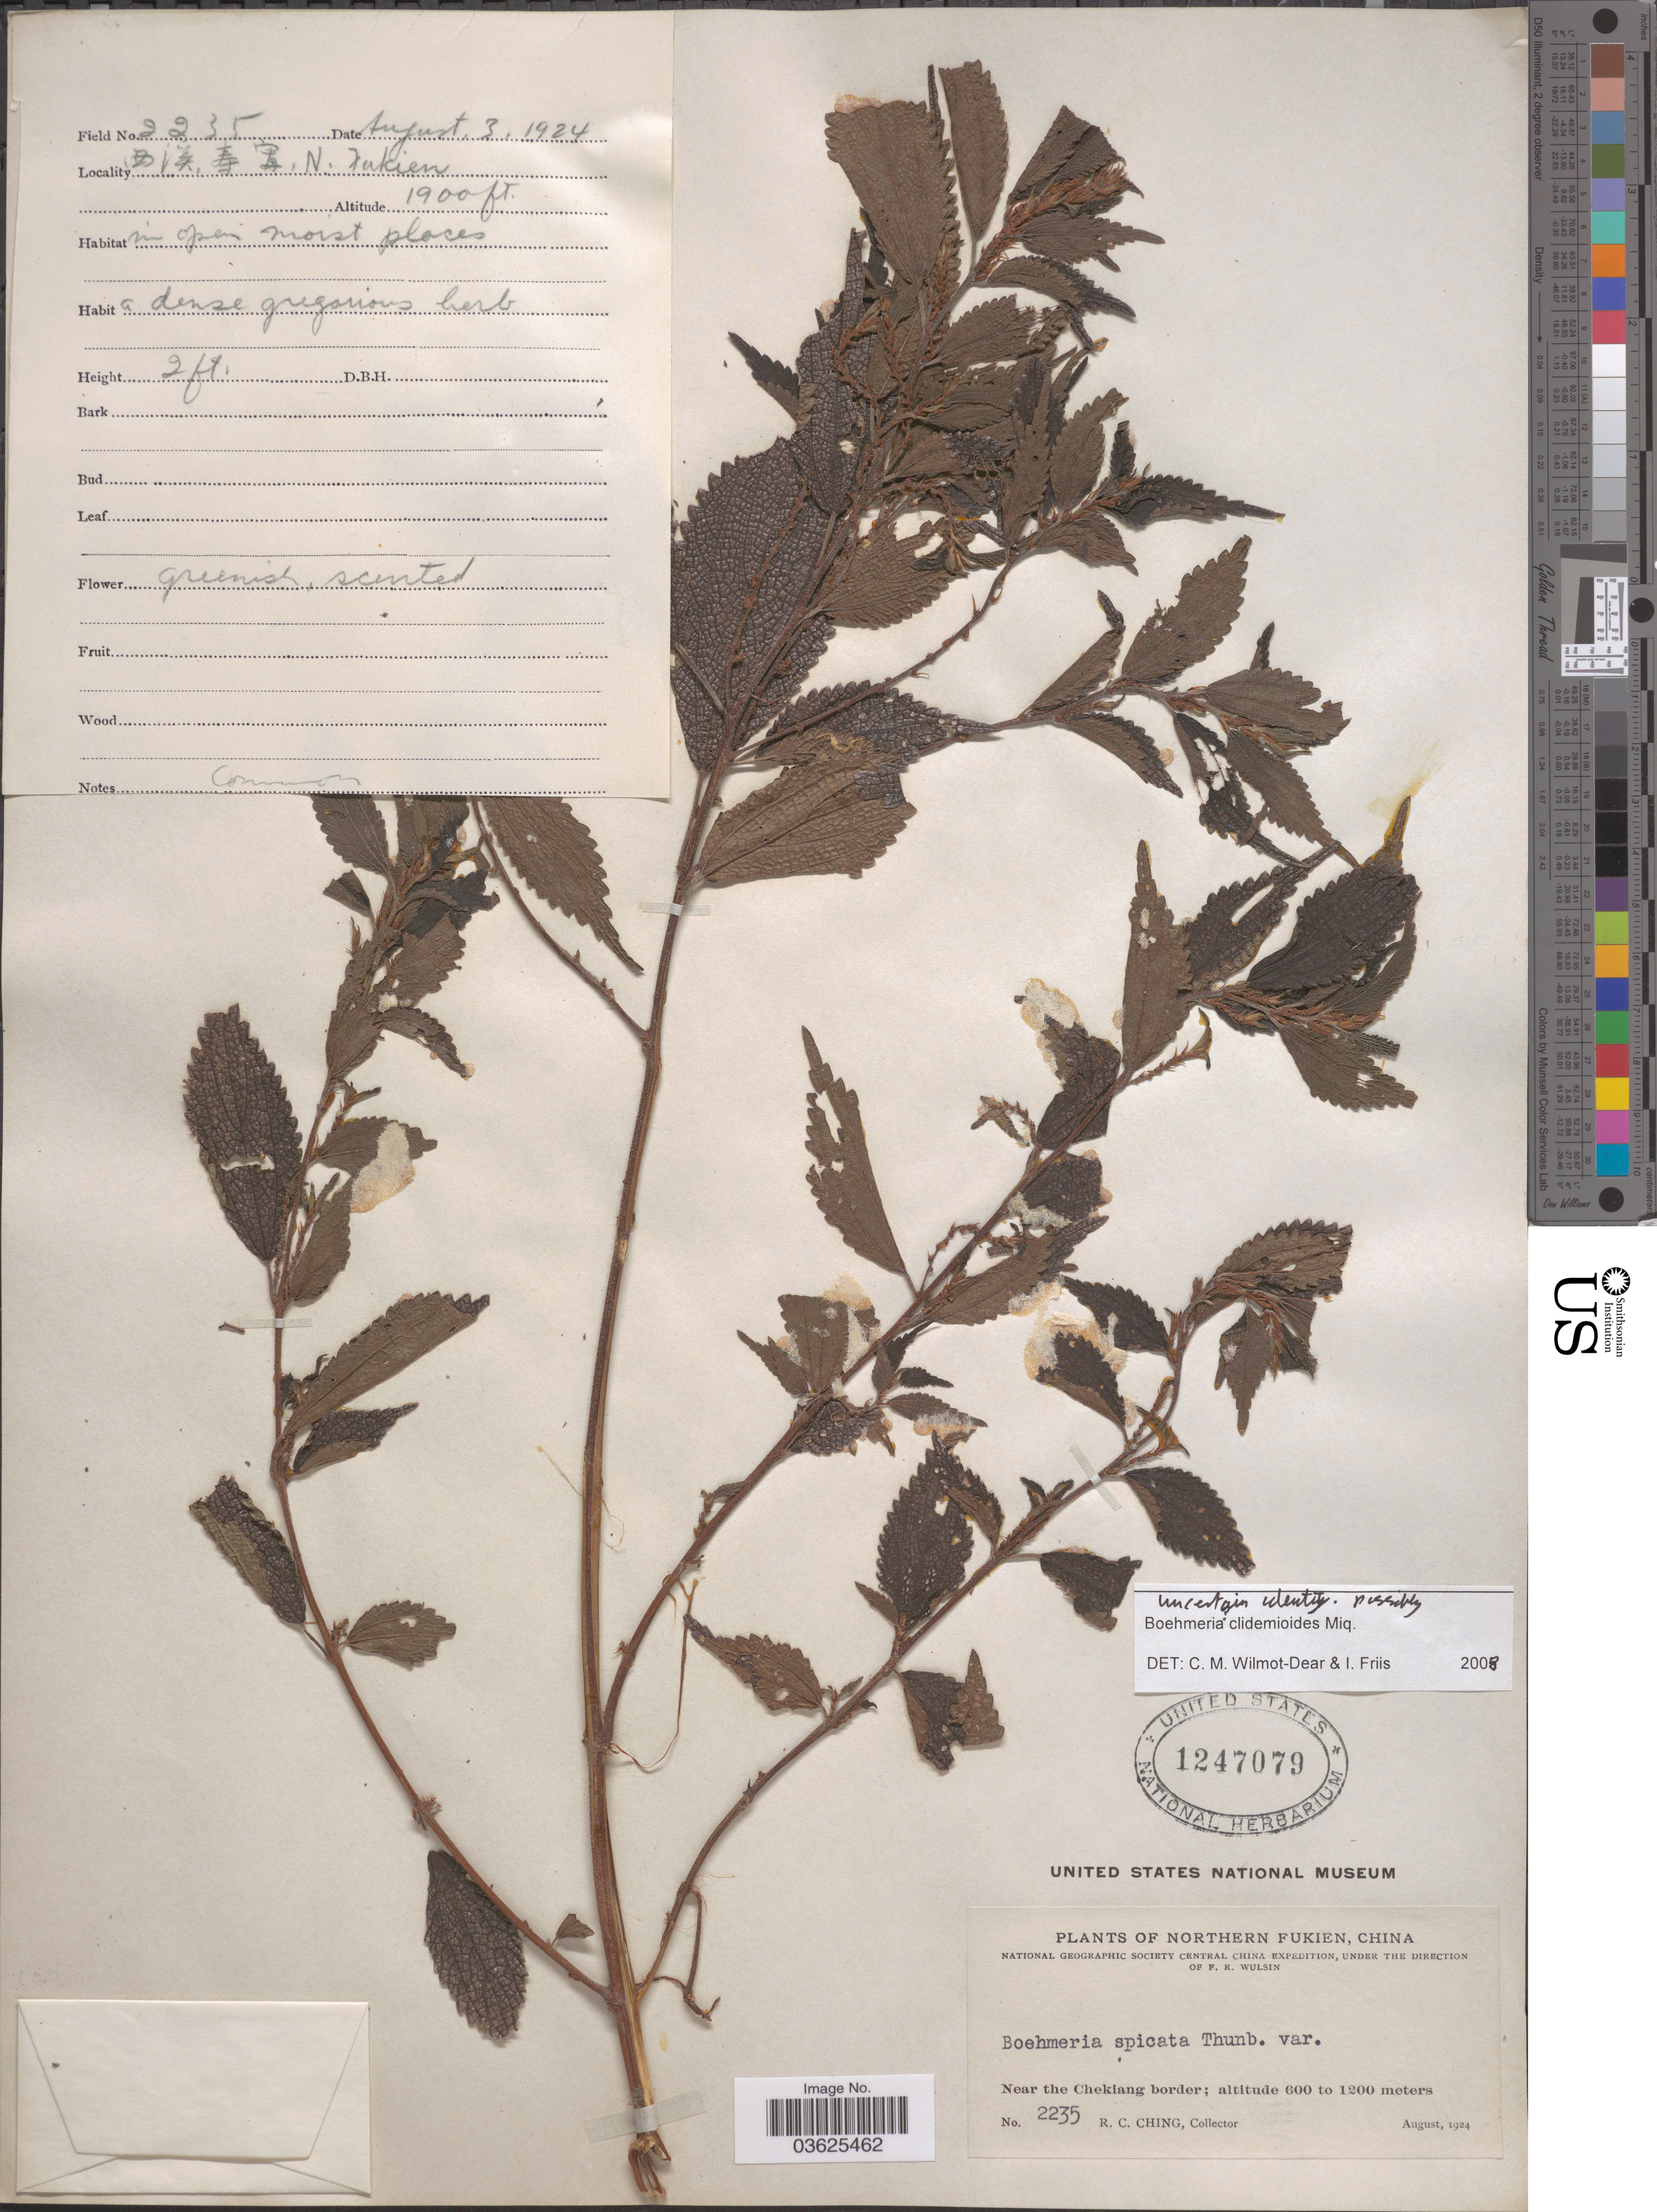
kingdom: Plantae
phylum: Tracheophyta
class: Magnoliopsida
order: Rosales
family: Urticaceae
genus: Boehmeria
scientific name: Boehmeria clidemioides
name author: Miq.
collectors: R. C. Ching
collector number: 2235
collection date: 1924-08-03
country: China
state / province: Fujian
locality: Northern Fukien. Near the Chekiang border.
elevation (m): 579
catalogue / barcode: US 1247079